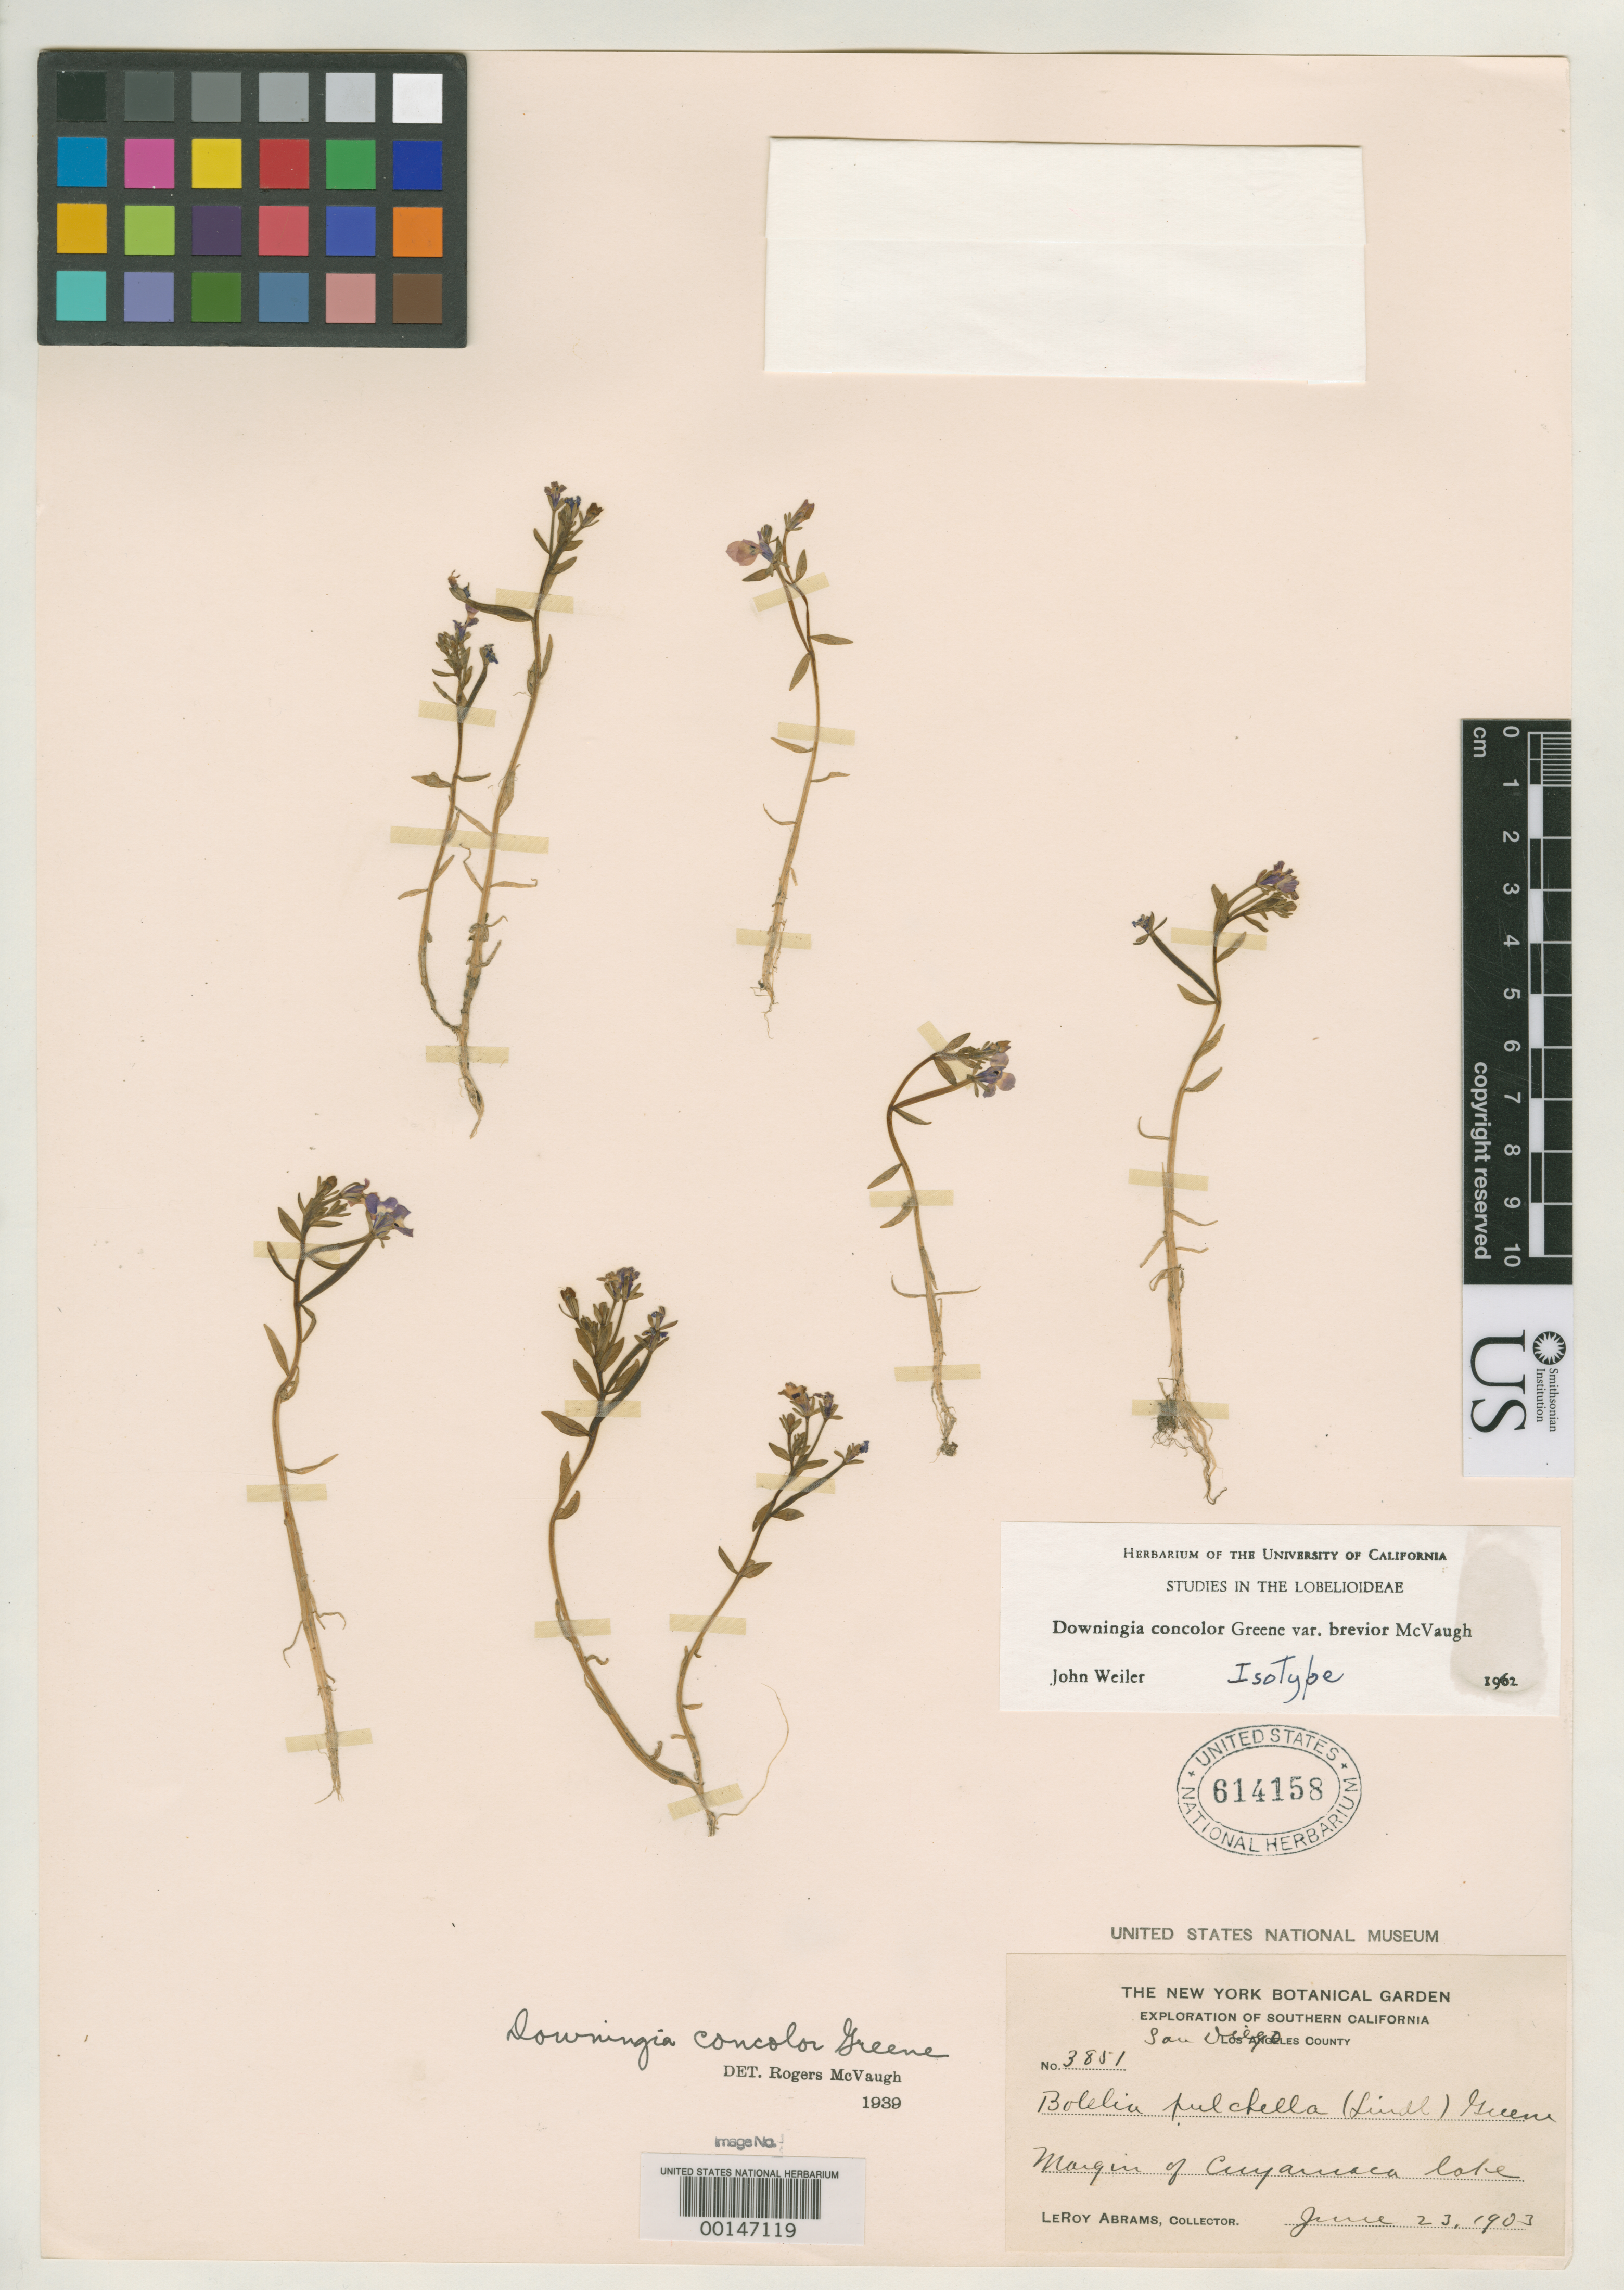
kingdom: Plantae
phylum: Tracheophyta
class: Magnoliopsida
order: Asterales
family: Campanulaceae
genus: Downingia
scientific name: Downingia concolor var. brevior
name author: McVaugh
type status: Isotype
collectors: L. Abrams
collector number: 3851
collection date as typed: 23 Jun 1903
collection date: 1903-06-23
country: United States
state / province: California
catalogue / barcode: US 614158